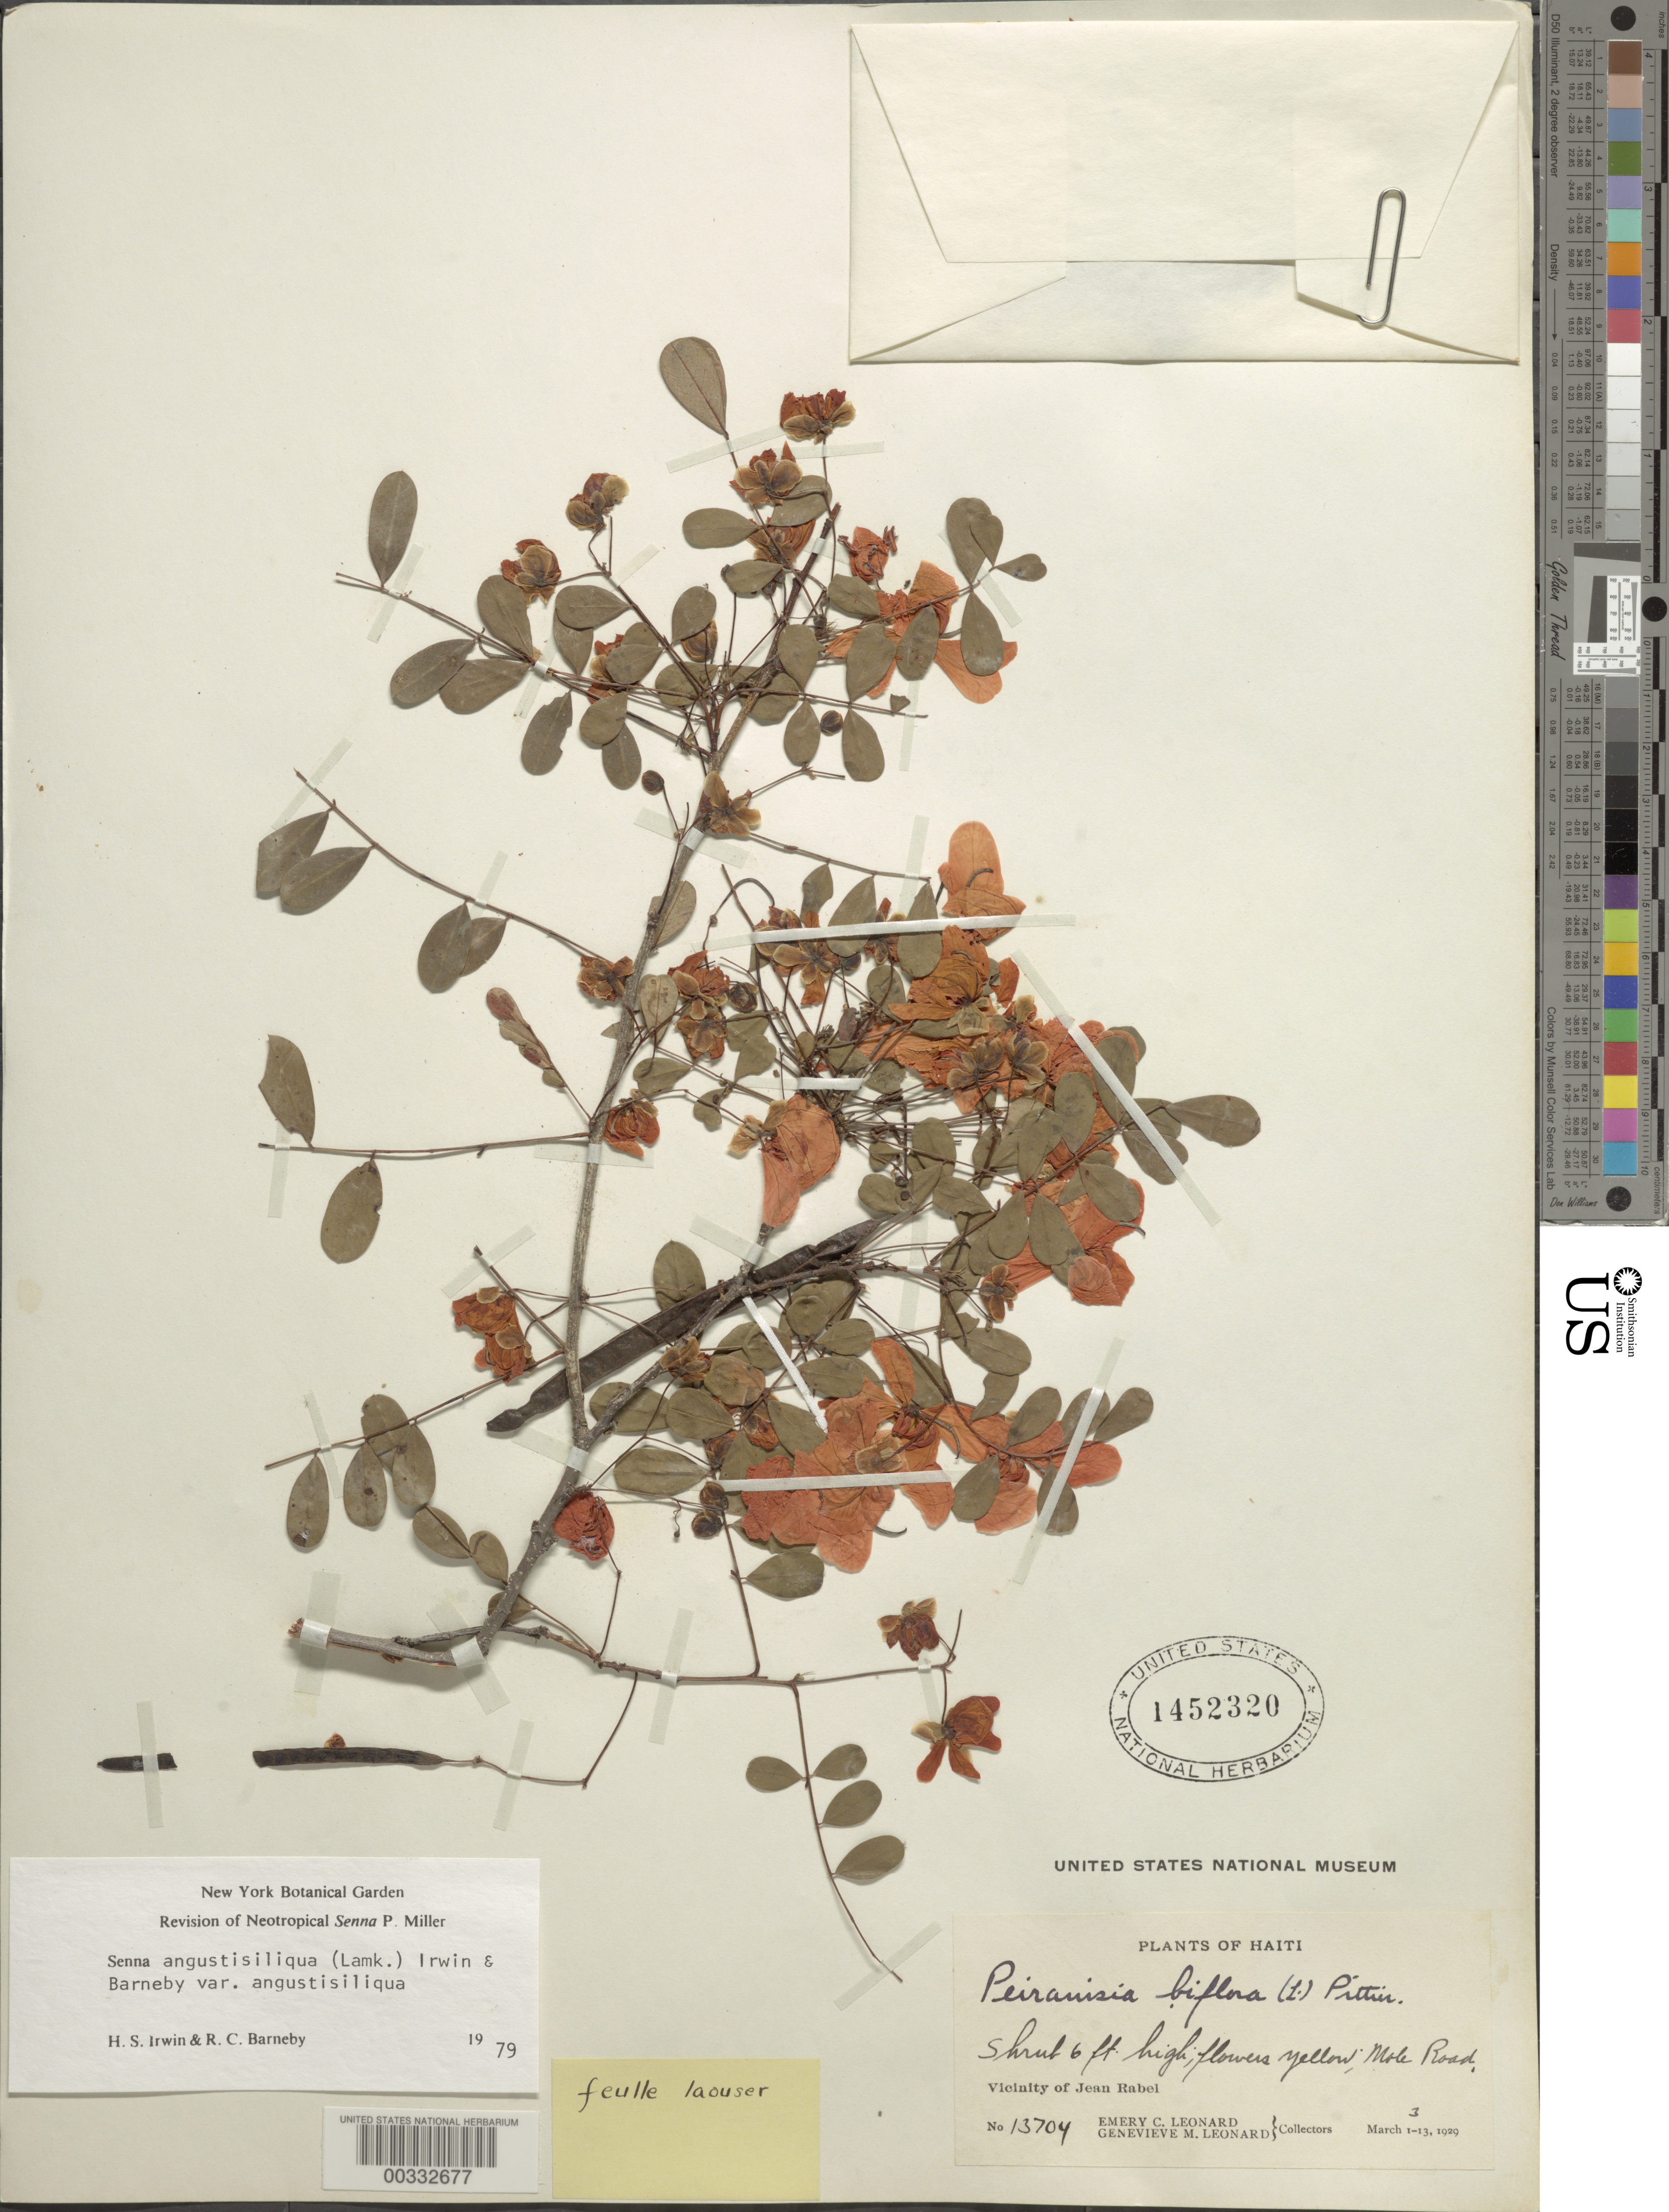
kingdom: Plantae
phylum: Tracheophyta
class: Magnoliopsida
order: Fabales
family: Fabaceae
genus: Senna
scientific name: Senna angustisiliqua var. angustisiliqua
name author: (Lam.) H.S. Irwin & Barneby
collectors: E. C. Leonard & G. M. Leonard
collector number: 13704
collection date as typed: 03 Mar 1929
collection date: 1929-03-03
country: Haiti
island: Hispaniola Island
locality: Mole road; vicinity of jean rabel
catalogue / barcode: US 1452320